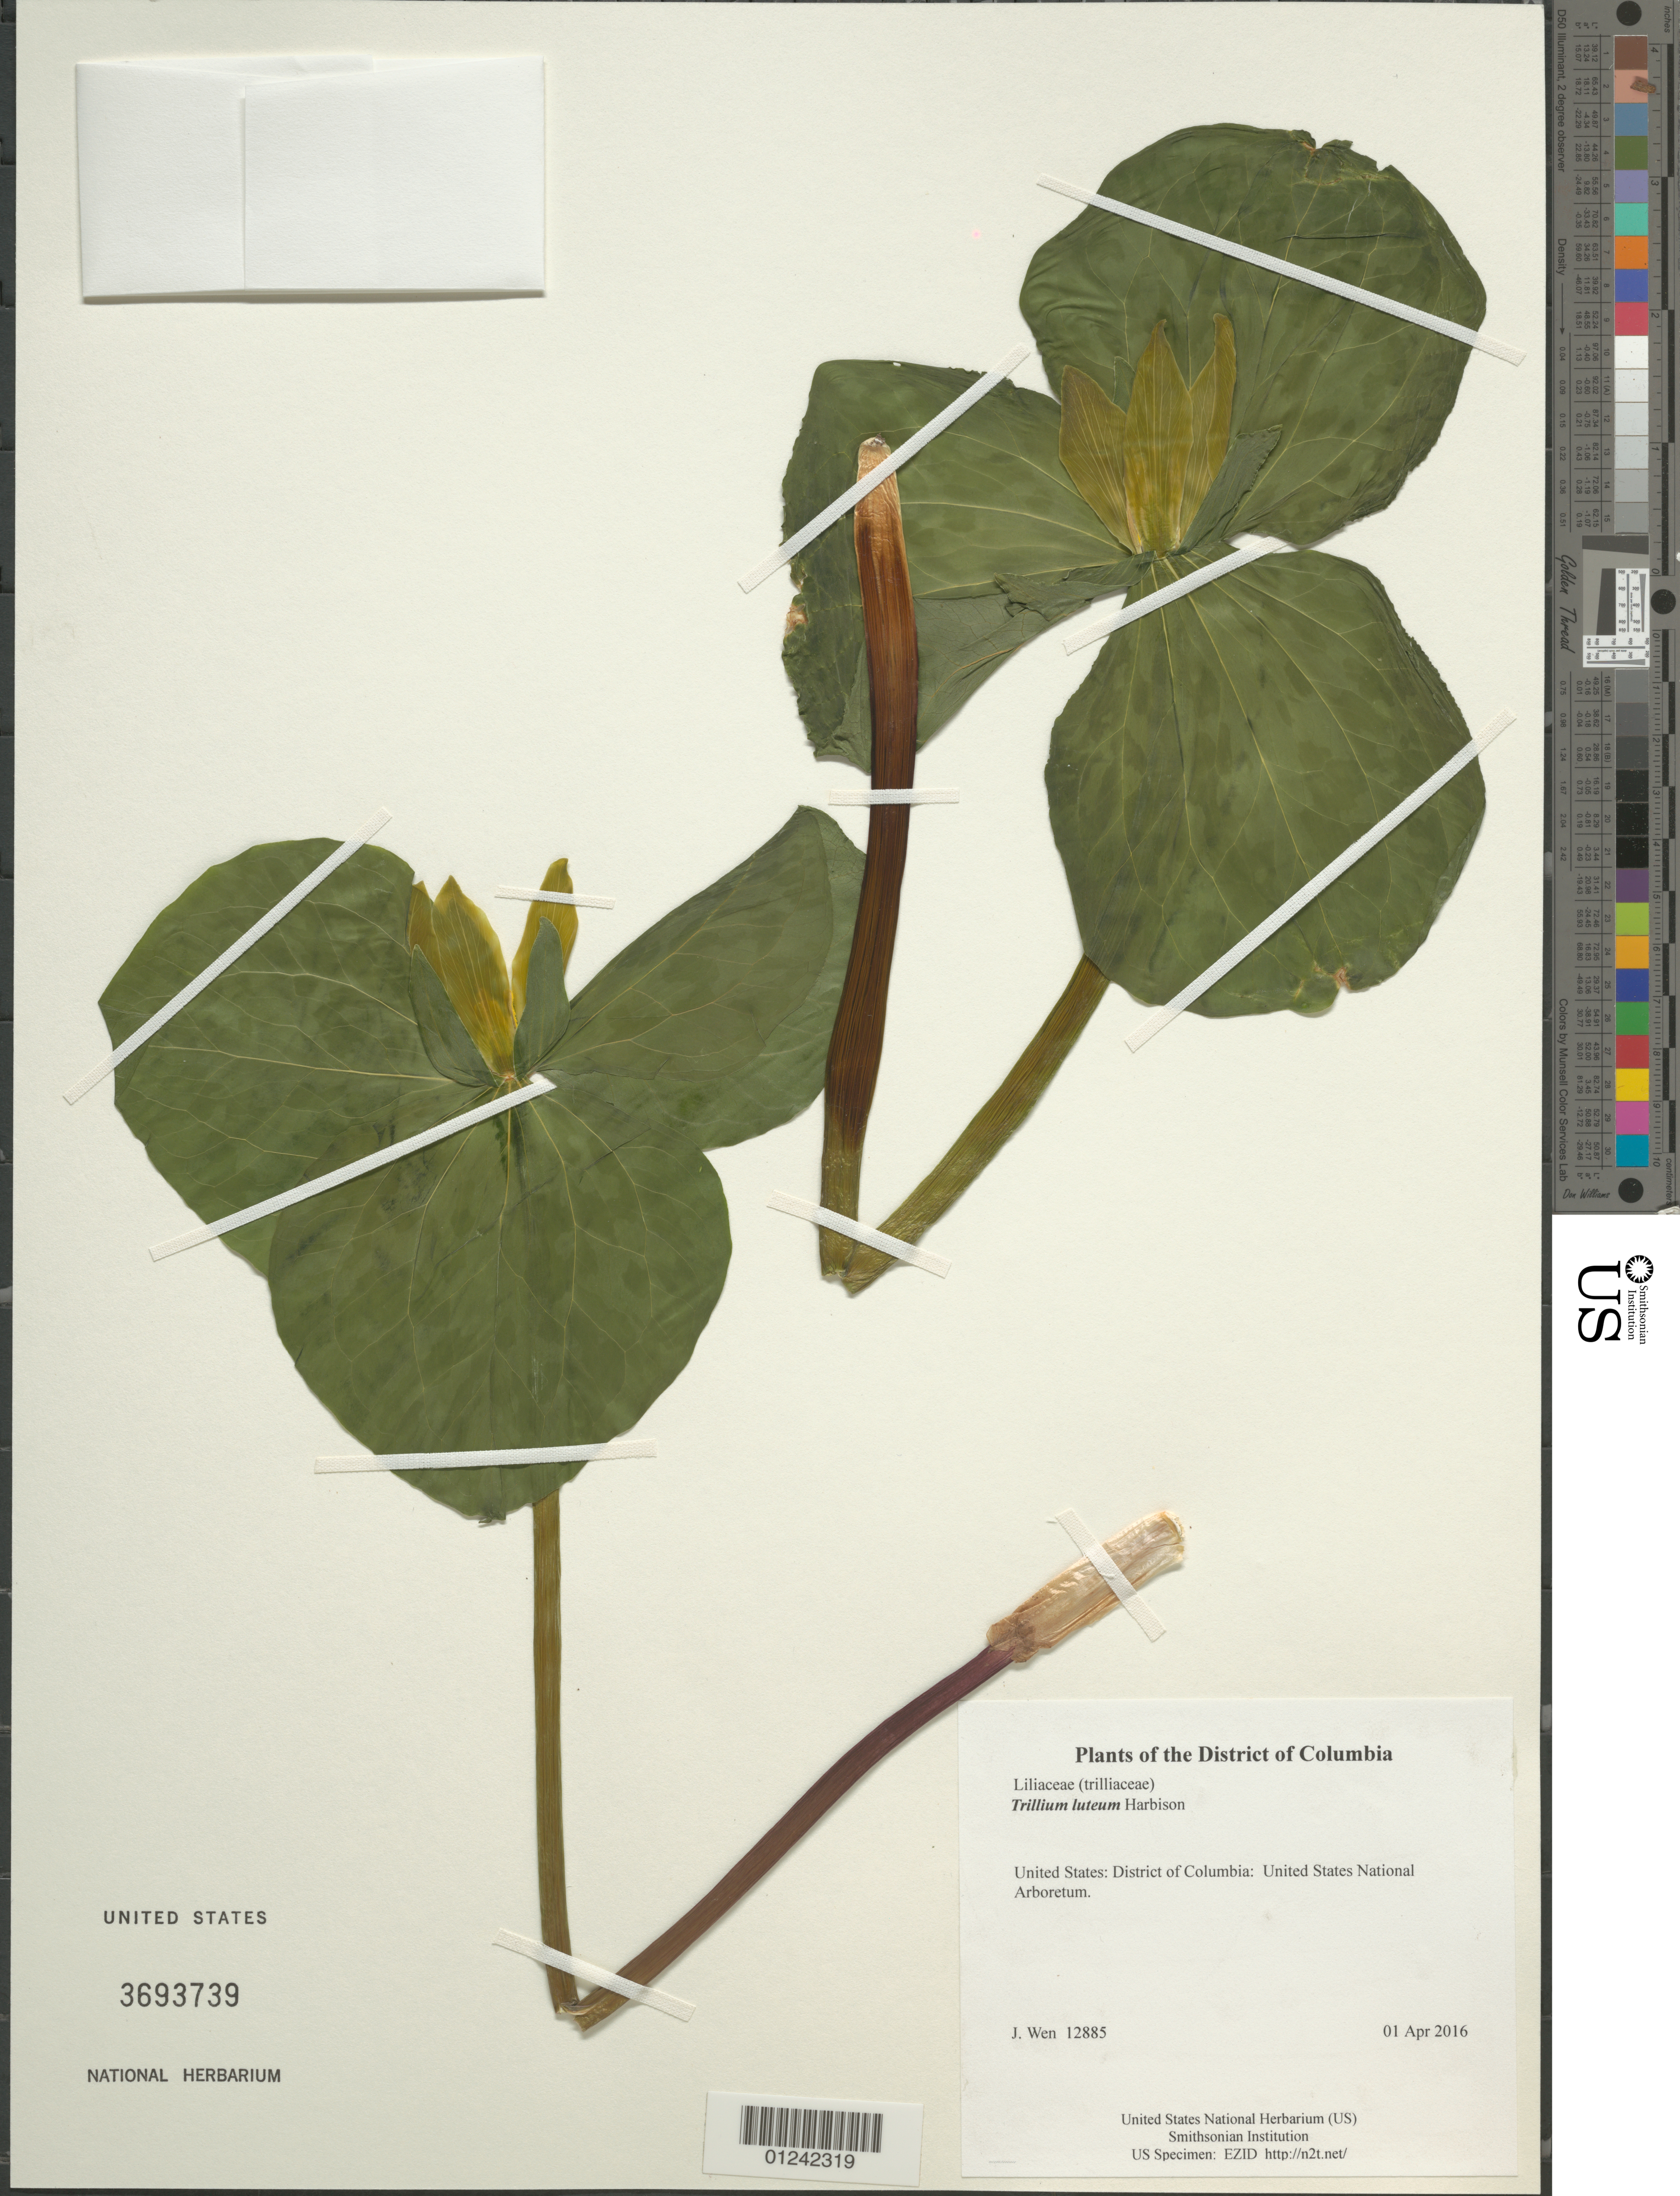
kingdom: Plantae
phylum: Tracheophyta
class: Liliopsida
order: Liliales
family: Melanthiaceae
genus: Trillium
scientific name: Trillium luteum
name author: Harb.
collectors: J. Wen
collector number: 12885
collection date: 2016-04-01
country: United States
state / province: District of Columbia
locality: United States National Arboretum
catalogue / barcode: US 3693739